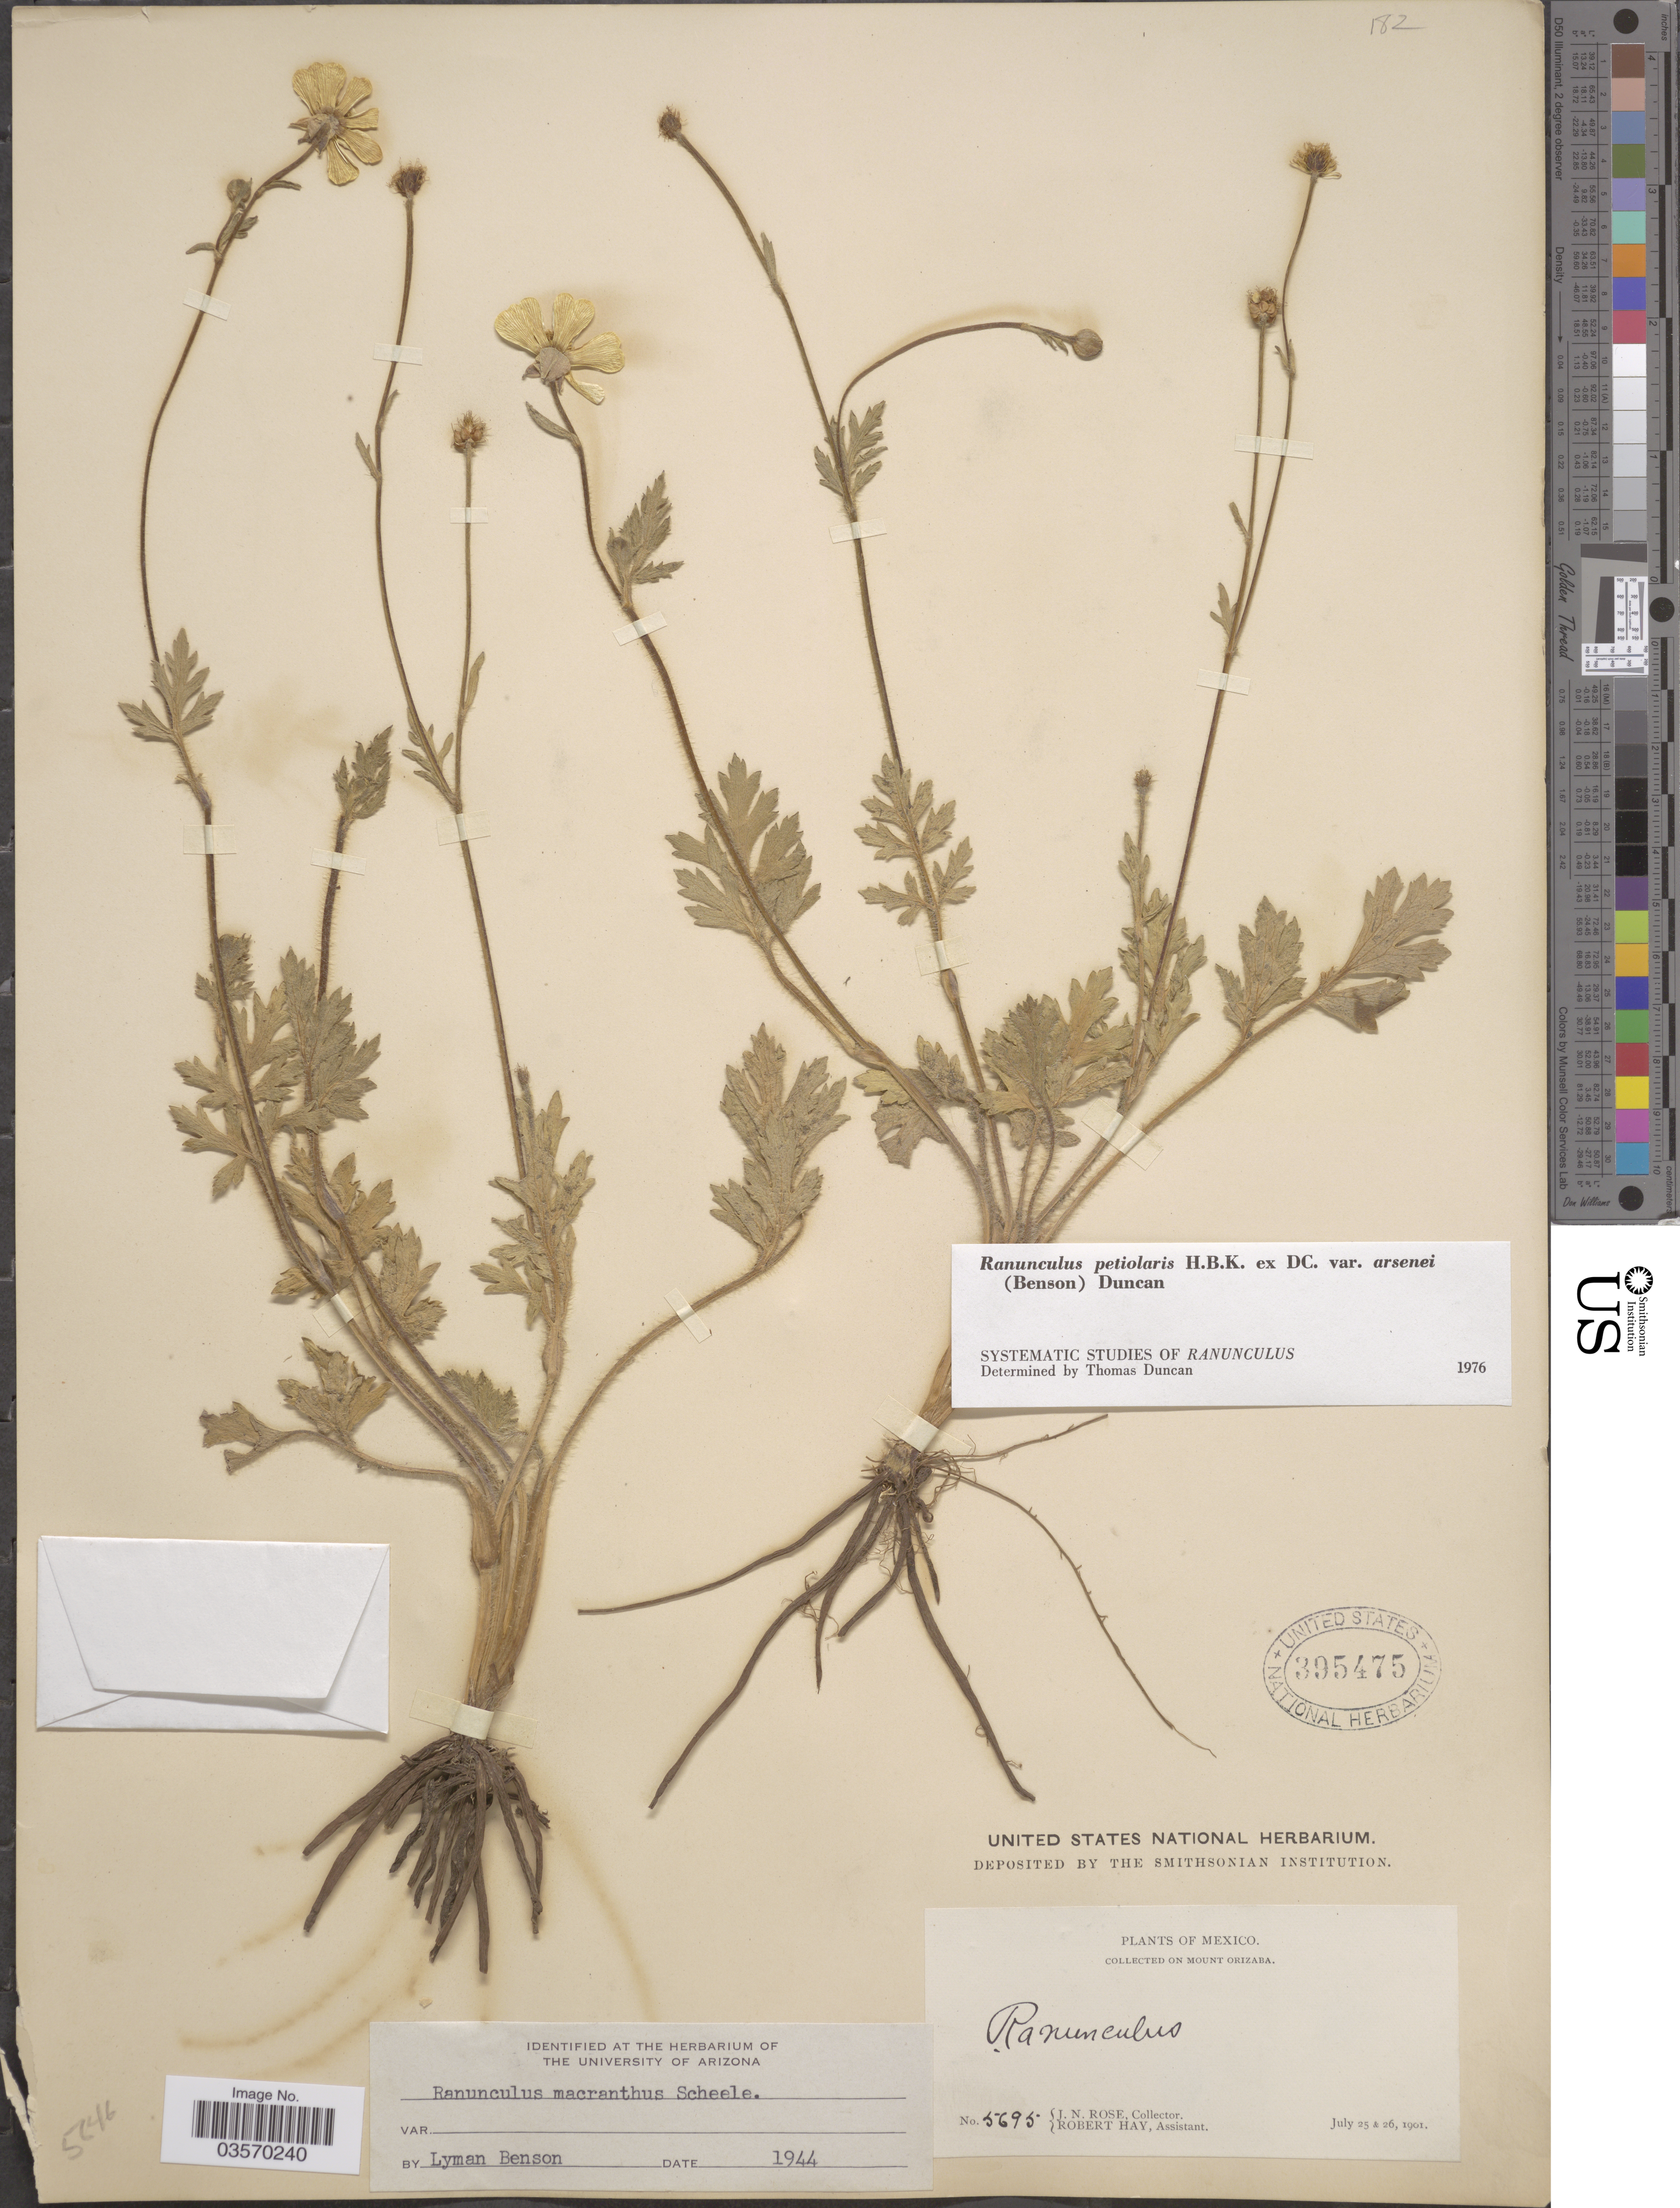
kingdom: Plantae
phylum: Tracheophyta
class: Magnoliopsida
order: Ranunculales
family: Ranunculaceae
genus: Ranunculus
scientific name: Ranunculus petiolaris var. arsenei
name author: (L.D. Benson) Duncan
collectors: J. N. Rose & R. Hay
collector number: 5695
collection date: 1901-07-25/1901-07-26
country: Mexico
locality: On Mount Orizaba.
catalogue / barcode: US 395475